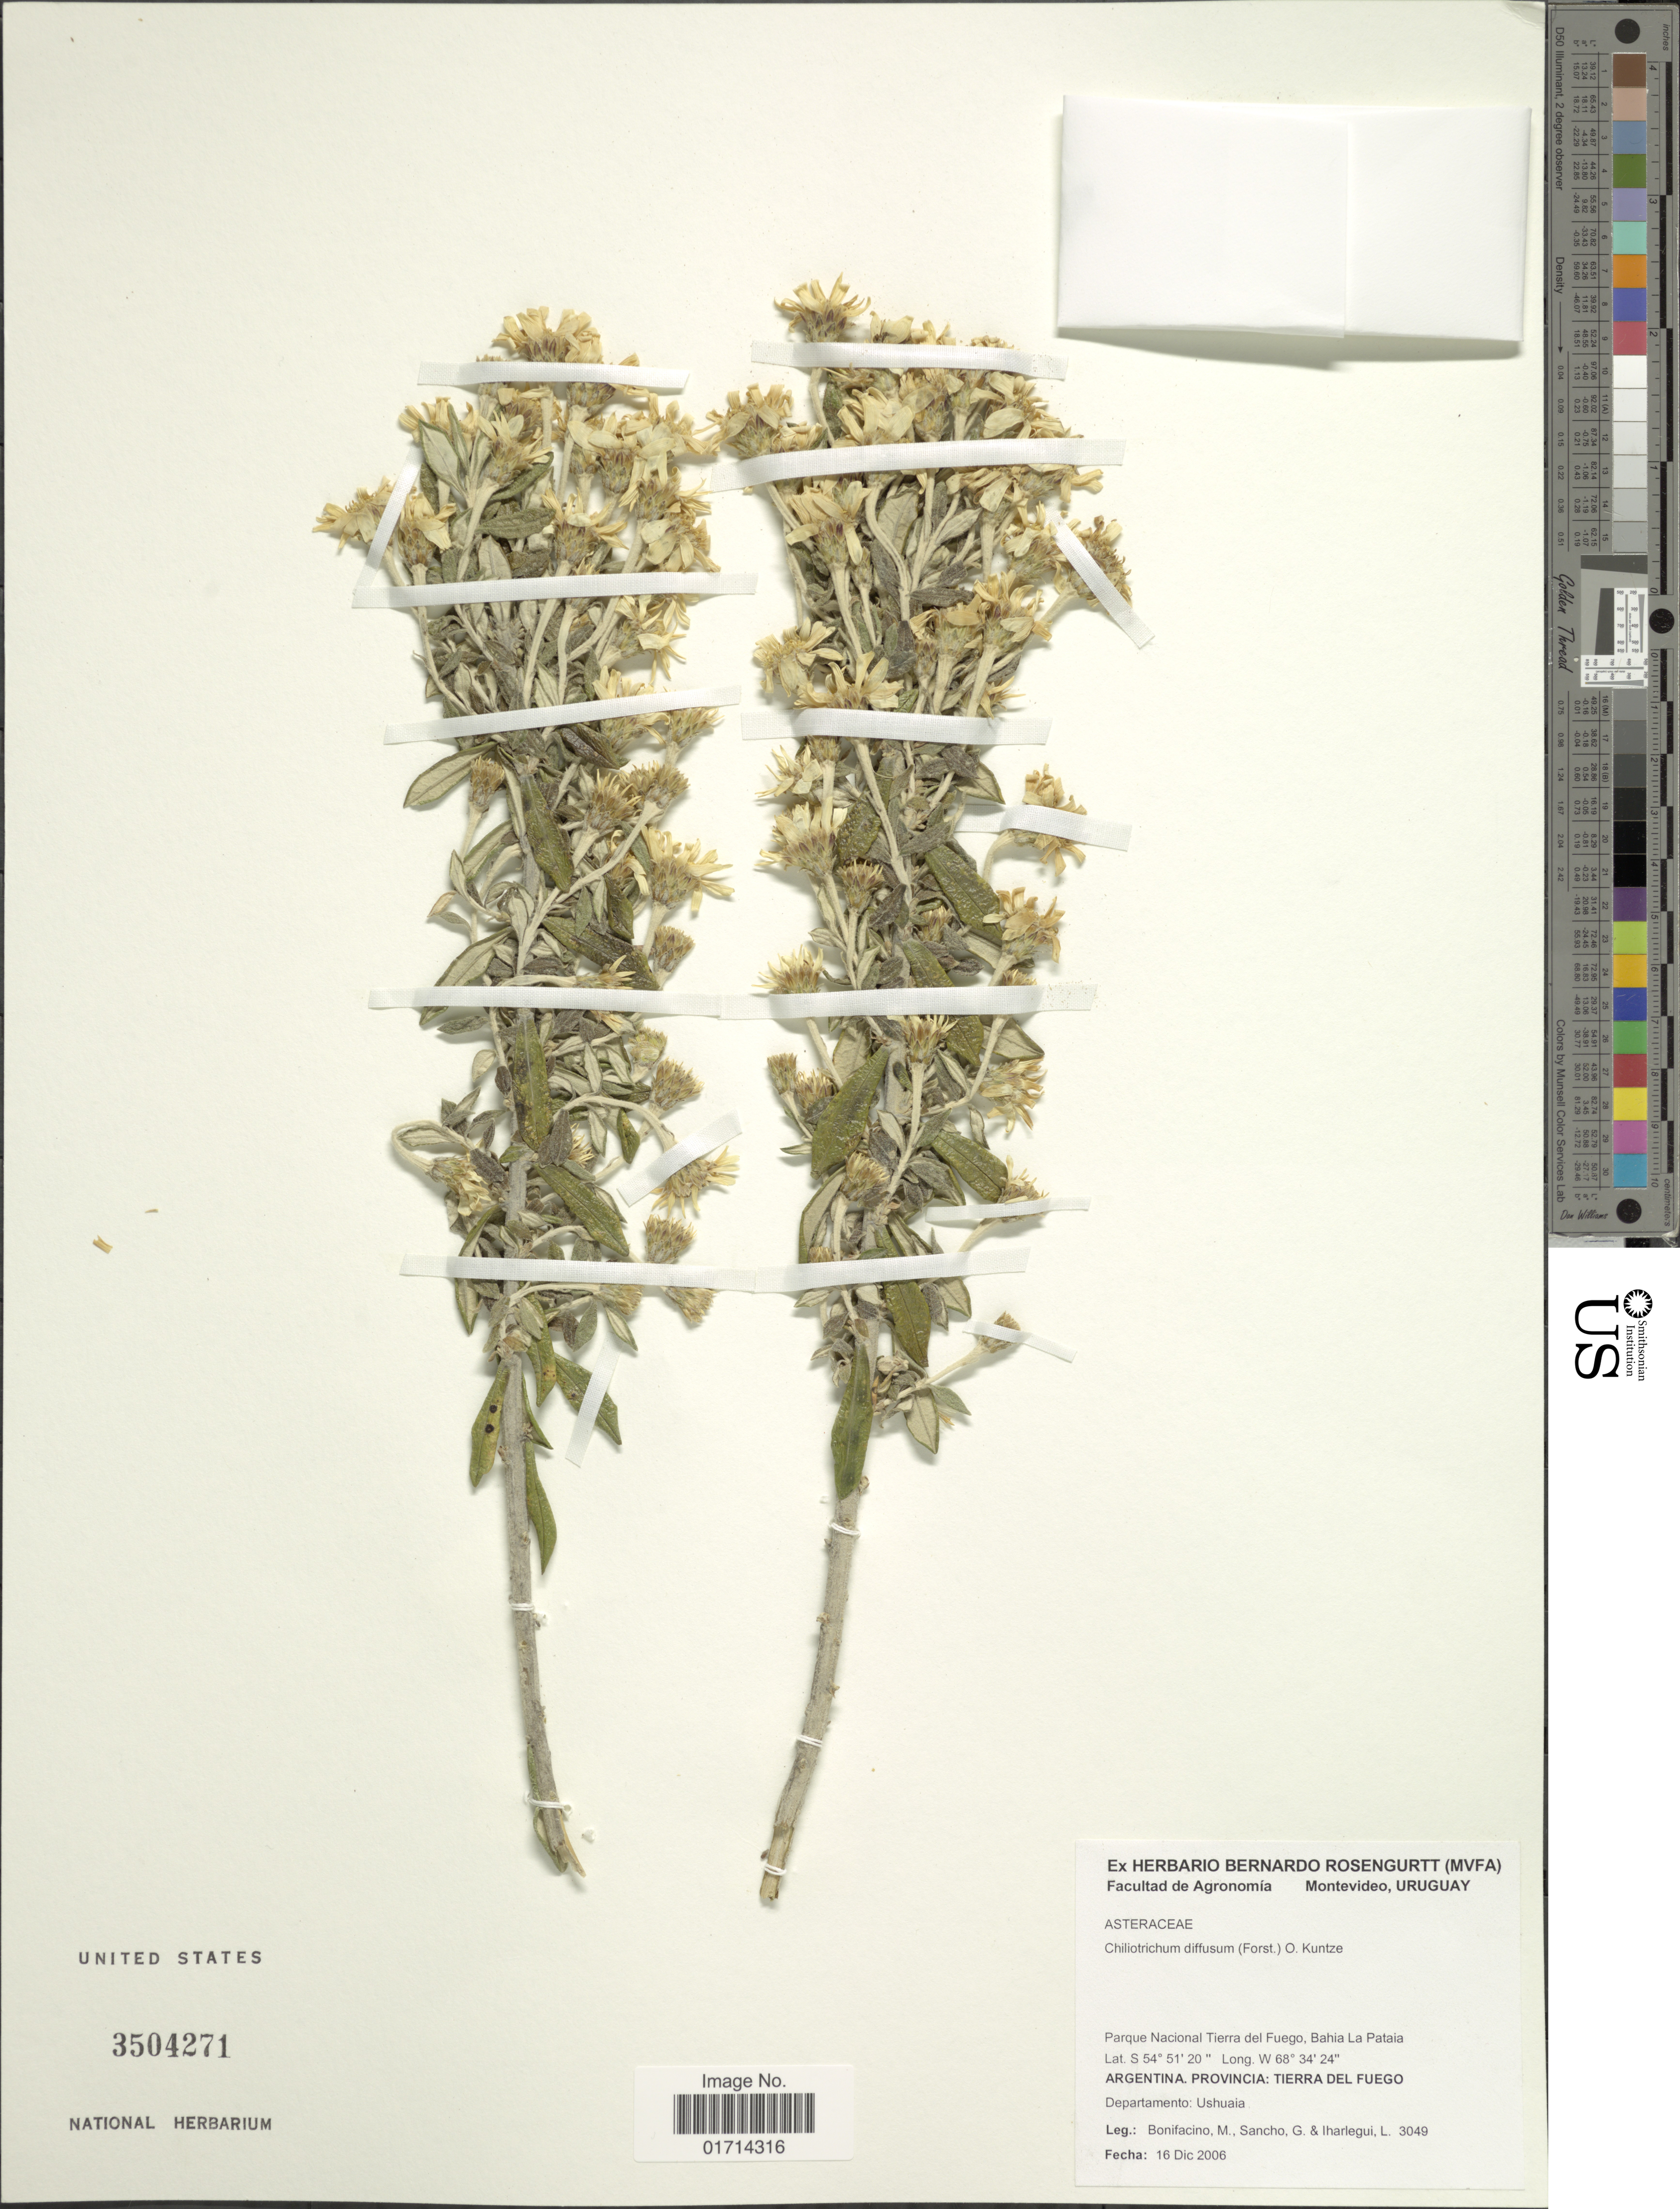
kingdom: Plantae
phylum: Tracheophyta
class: Magnoliopsida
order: Asterales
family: Asteraceae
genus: Chiliotrichum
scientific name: Chiliotrichum diffusum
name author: (G. Forst.) Kuntze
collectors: M. Bonifacino, G. Sancho & L. Iharlegui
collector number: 3049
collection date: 2006-12-16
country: Argentina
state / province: Tierra del Fuego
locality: Bahia La Patala, Departamento: Ushuaia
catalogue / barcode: US 3504271